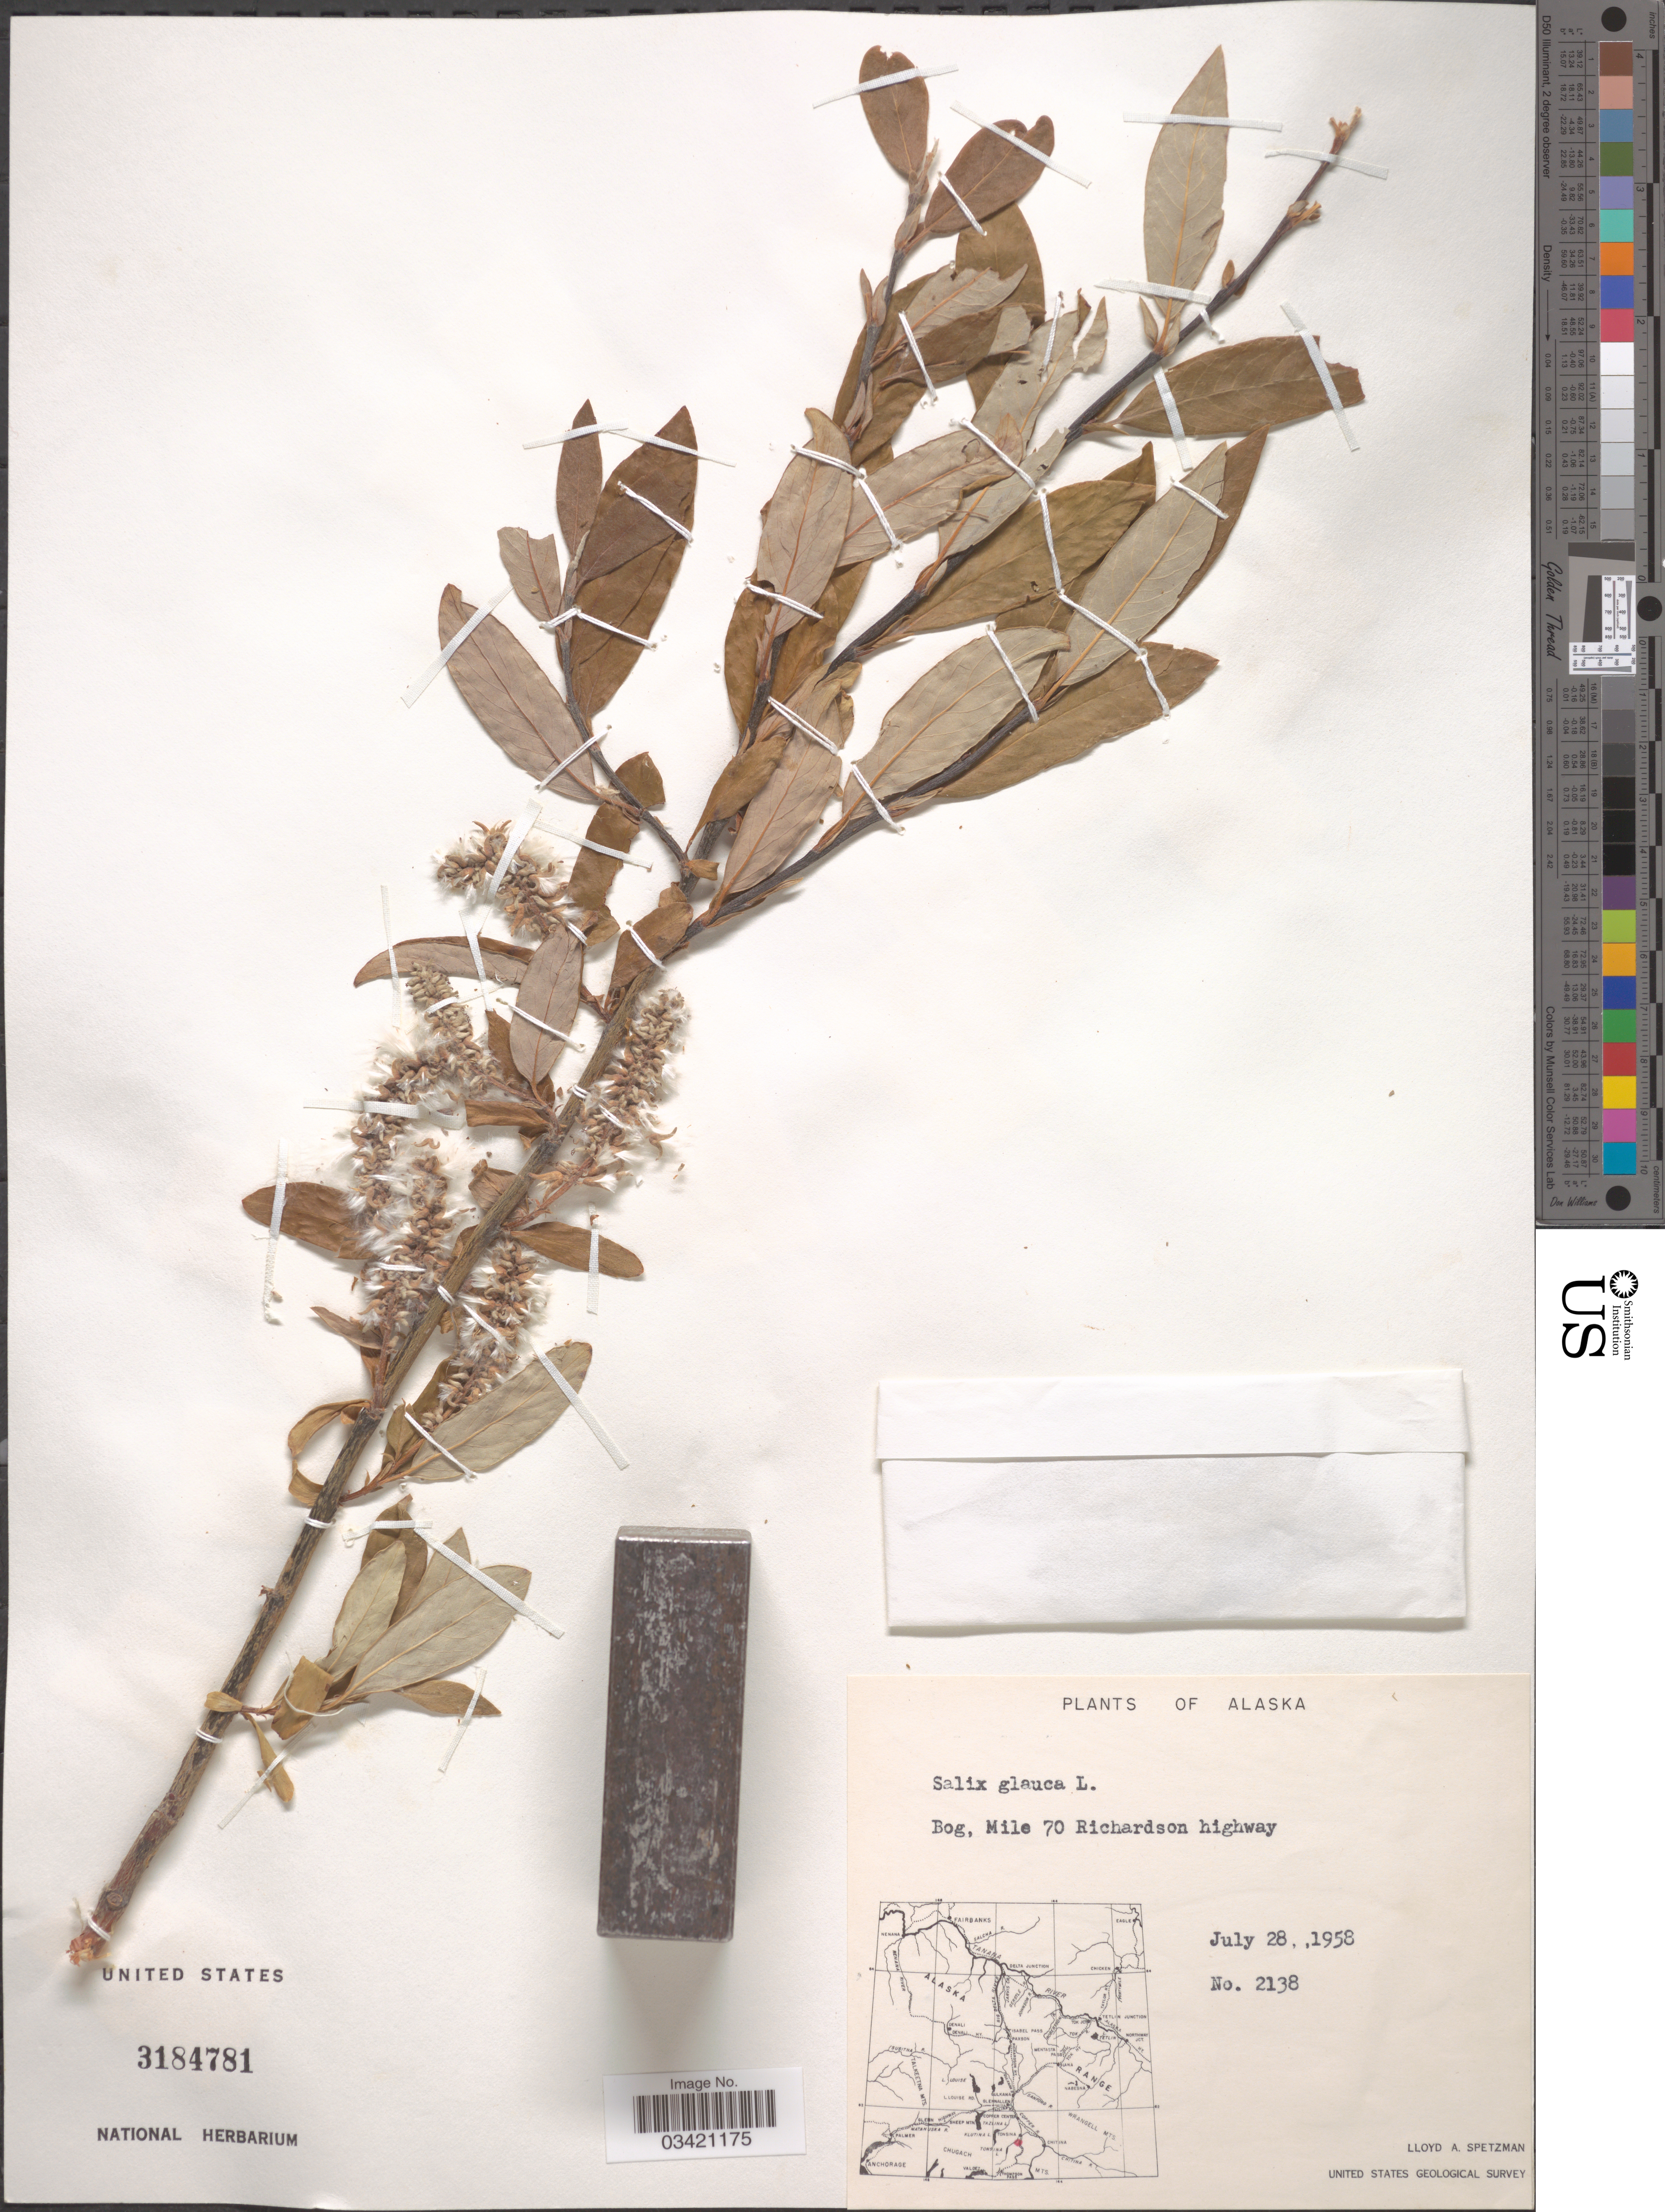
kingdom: Plantae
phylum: Tracheophyta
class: Magnoliopsida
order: Malpighiales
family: Salicaceae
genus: Salix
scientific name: Salix glauca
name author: L.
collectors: L. Spetzman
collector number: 2138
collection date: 1958-07-28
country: United States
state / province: Alaska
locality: Bog, Mile 70 Richardson highway.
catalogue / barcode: US 3184781